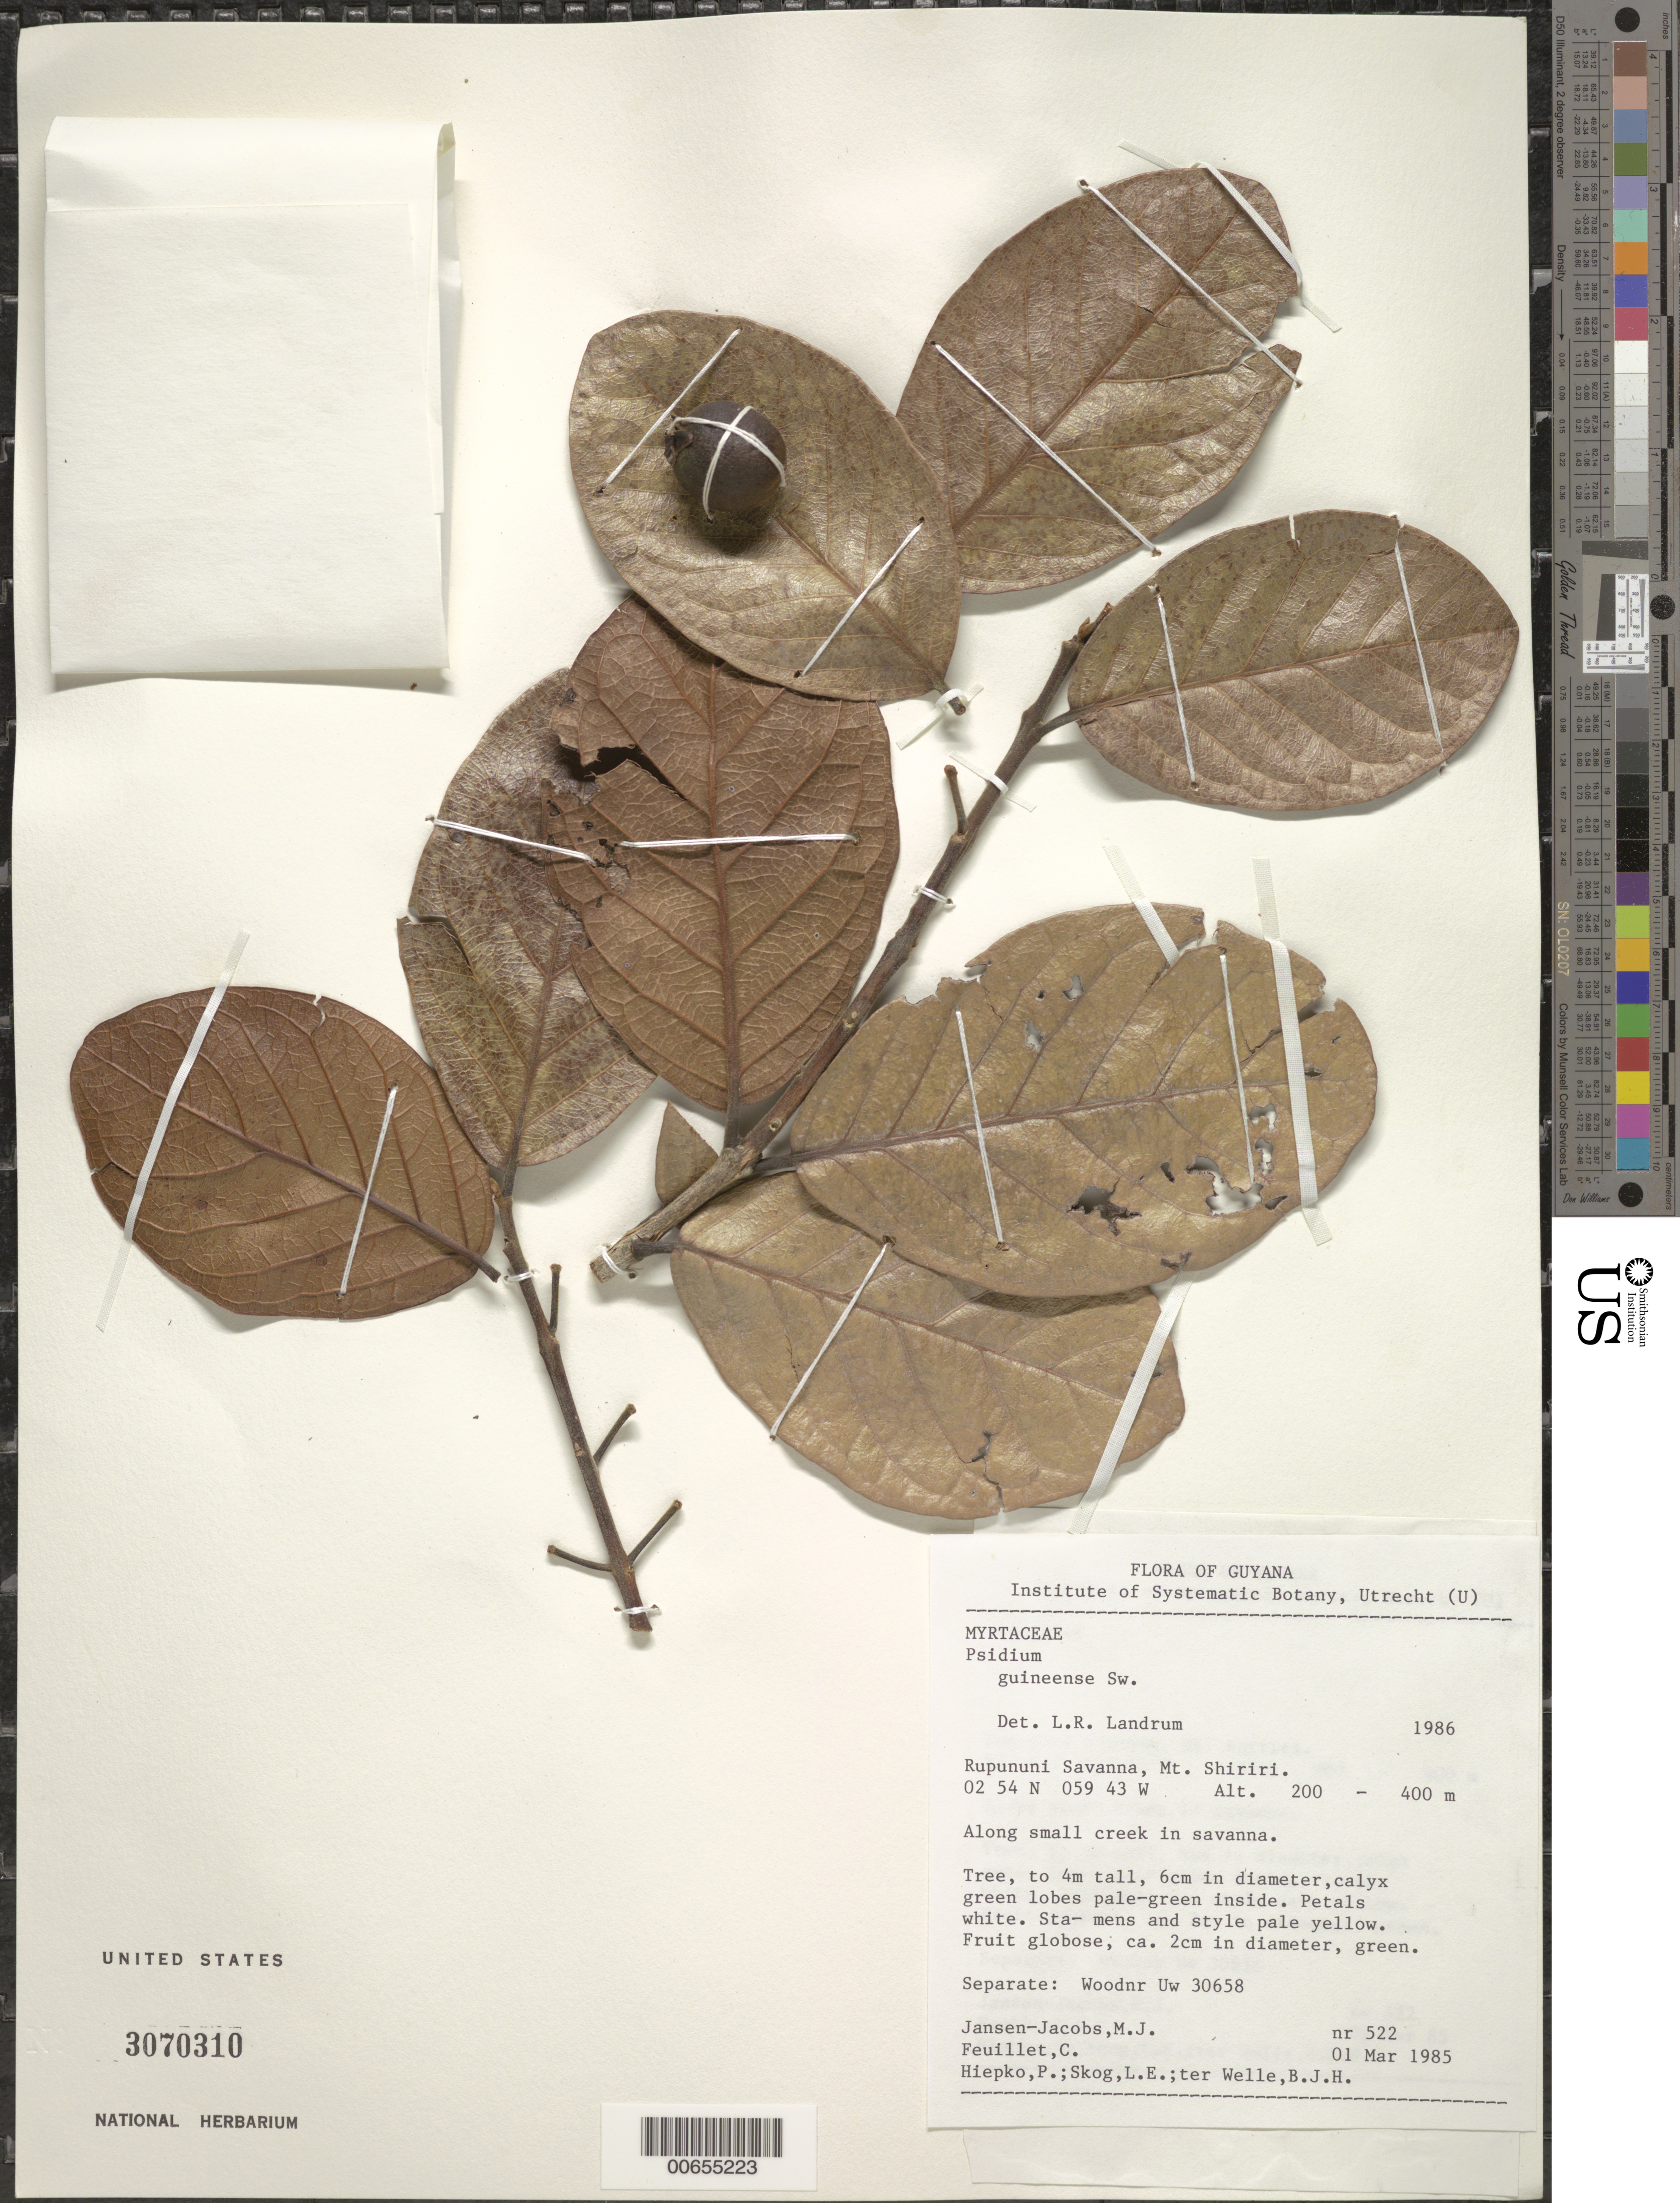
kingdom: Plantae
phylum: Tracheophyta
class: Magnoliopsida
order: Myrtales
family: Myrtaceae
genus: Psidium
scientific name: Psidium guineense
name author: Sw.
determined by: Landrum, L. R.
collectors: M. J. Jansen-Jacobs, C. Feuillet, P. H. Hiepko, L. E. Skog & B. Welle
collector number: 522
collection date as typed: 1-Mar-85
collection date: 1985-03-01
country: Guyana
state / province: U. Takutu-U. Essequibo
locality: Rupununi Savanna, Mt. Shiriri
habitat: Along small creek in savanna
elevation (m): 200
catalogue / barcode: US 3070310